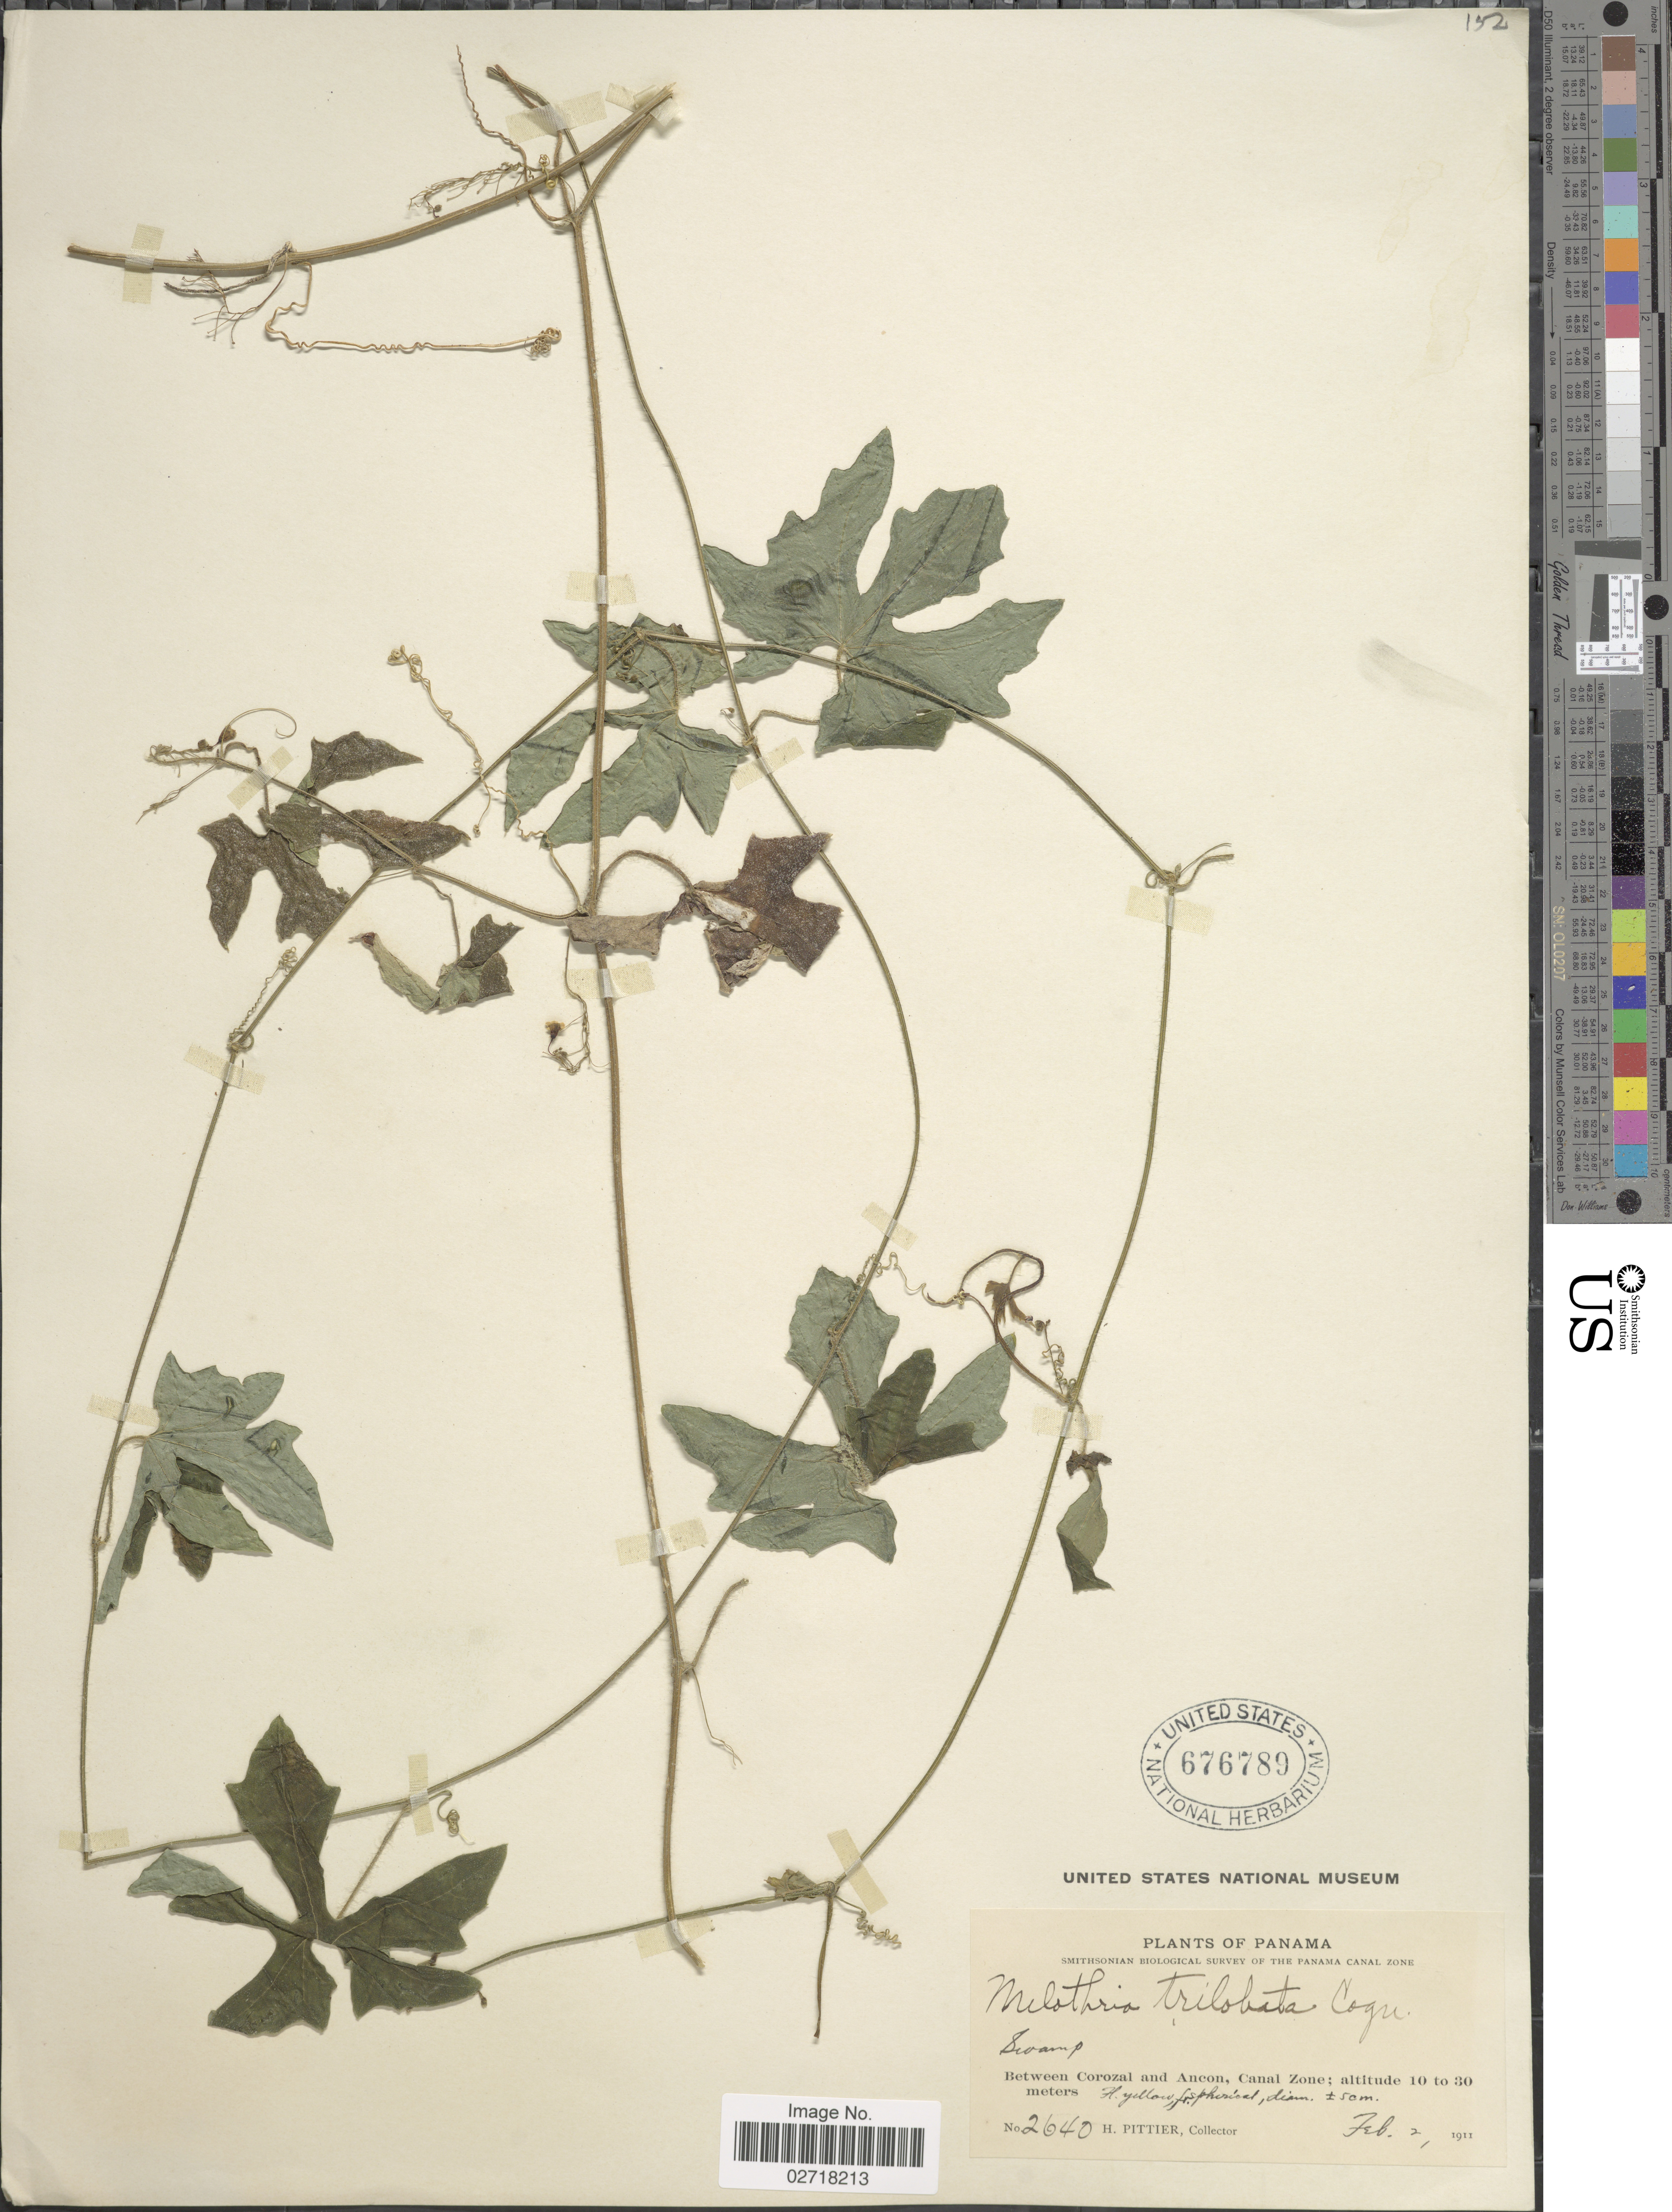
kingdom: Plantae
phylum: Tracheophyta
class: Magnoliopsida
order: Cucurbitales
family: Cucurbitaceae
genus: Melothria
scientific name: Melothria trilobata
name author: Cogn.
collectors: H. F. Pittier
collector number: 2640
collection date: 1911-02-02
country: Panama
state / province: Colón / Panamá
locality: Between Corozal and Ancon, Canal Zone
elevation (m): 10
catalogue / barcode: US 676789